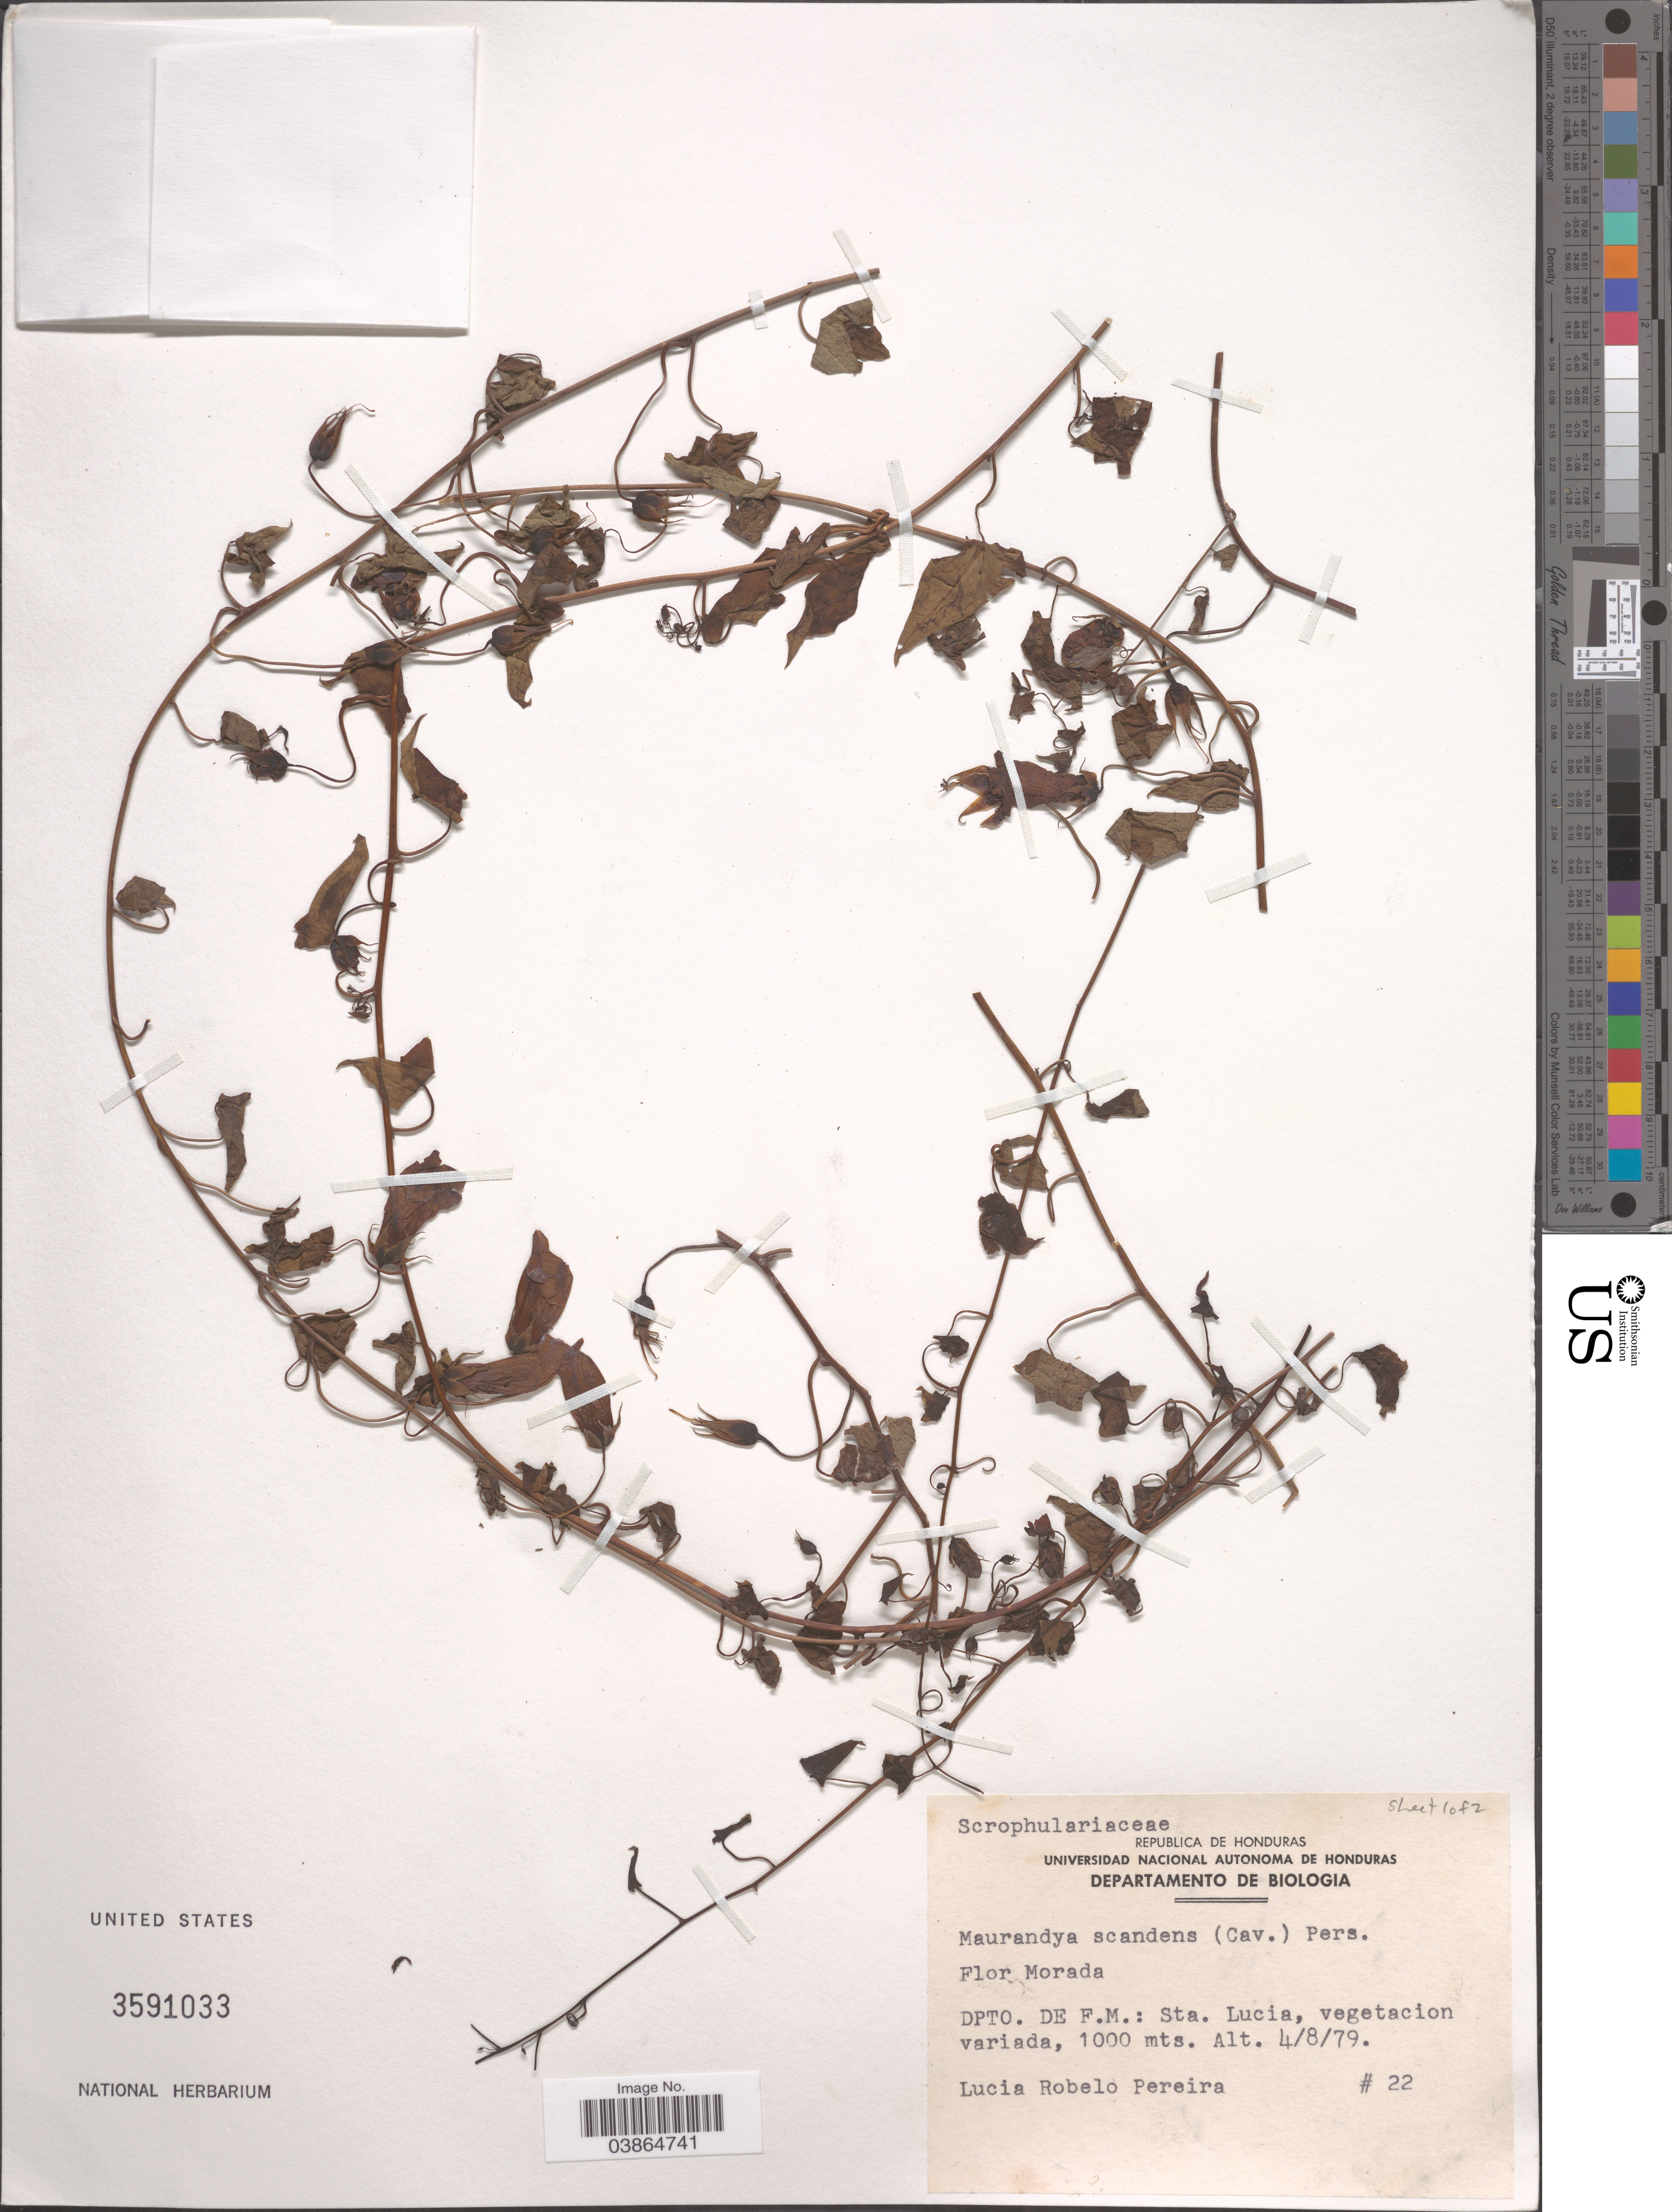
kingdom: Plantae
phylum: Tracheophyta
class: Magnoliopsida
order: Lamiales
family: Plantaginaceae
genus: Maurandya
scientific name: Maurandya scandens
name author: (Cav.) Pers.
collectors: L. Pereira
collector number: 22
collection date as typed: Transcribed d/m/y: 4/8/79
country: Honduras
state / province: Fco. Morazán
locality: Dpto. de F.M.: Sta. Lucia, vegetacion variada.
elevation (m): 1000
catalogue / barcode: US 3591033